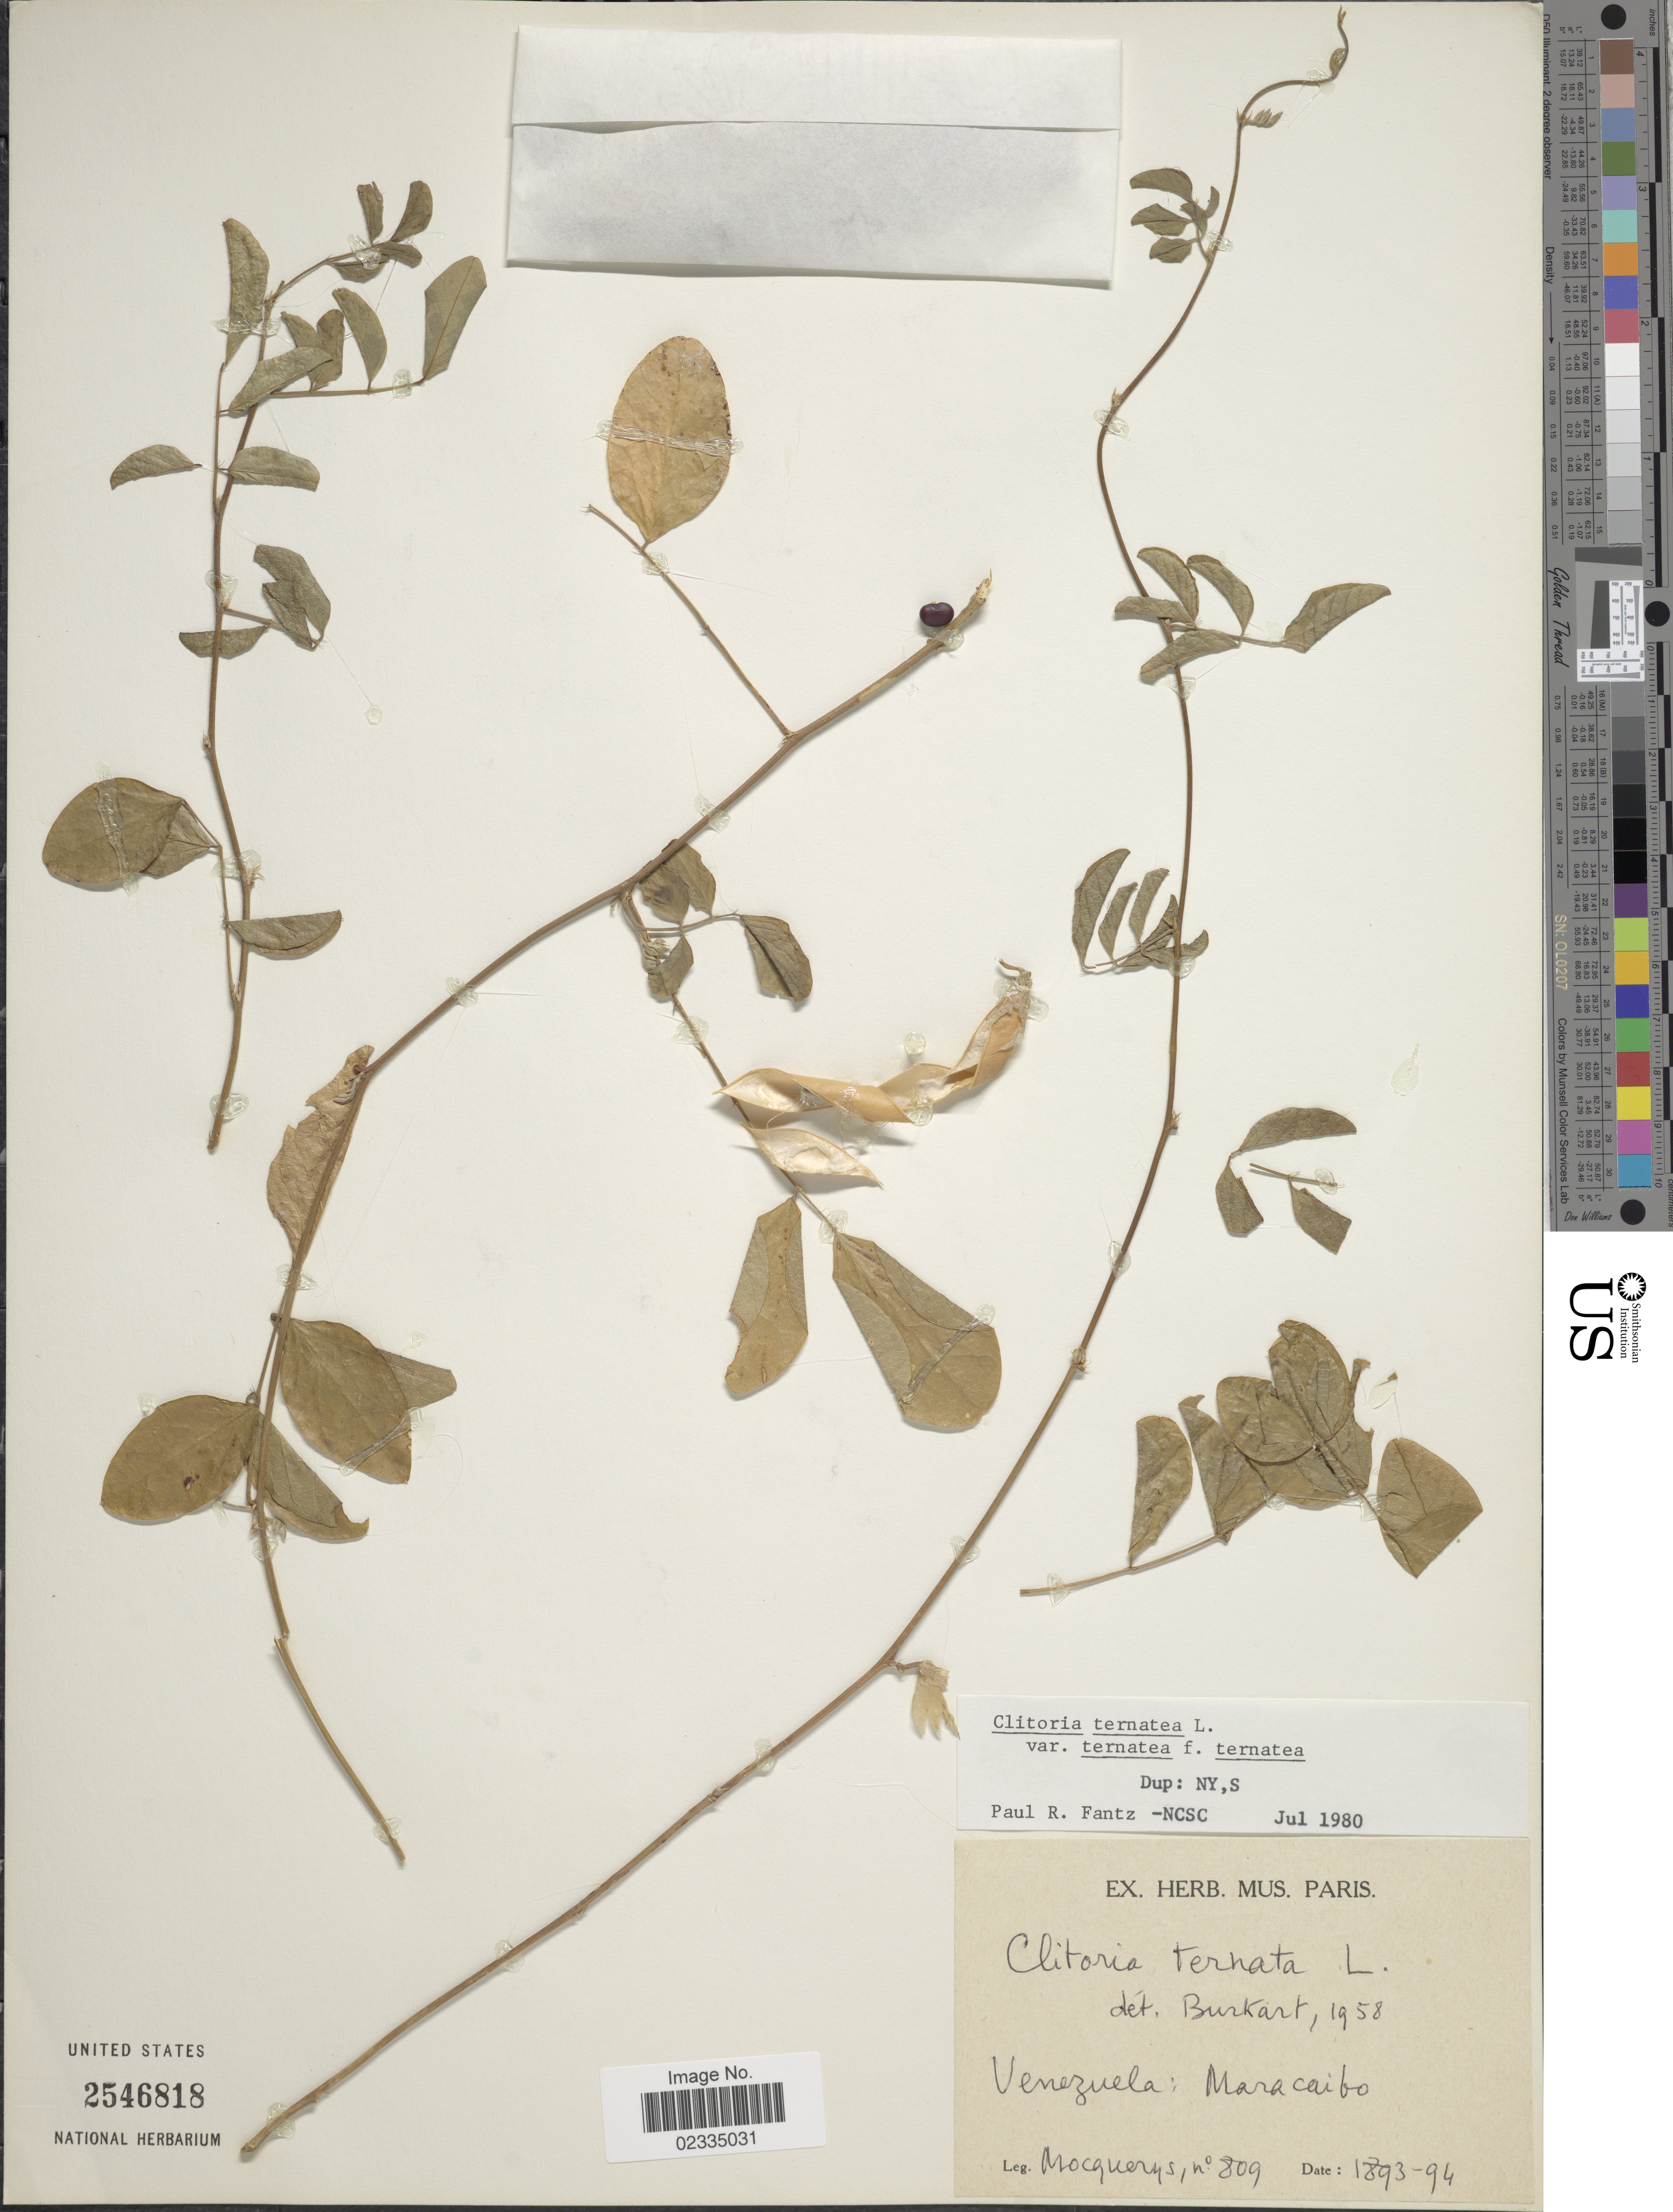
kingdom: Plantae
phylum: Tracheophyta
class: Magnoliopsida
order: Fabales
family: Fabaceae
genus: Clitoria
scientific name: Clitoria ternatea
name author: L.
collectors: A. Mocquerys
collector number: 809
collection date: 1893/1894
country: Venezuela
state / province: Zulia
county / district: Maracaibo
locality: Maracaibo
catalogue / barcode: US 2546818